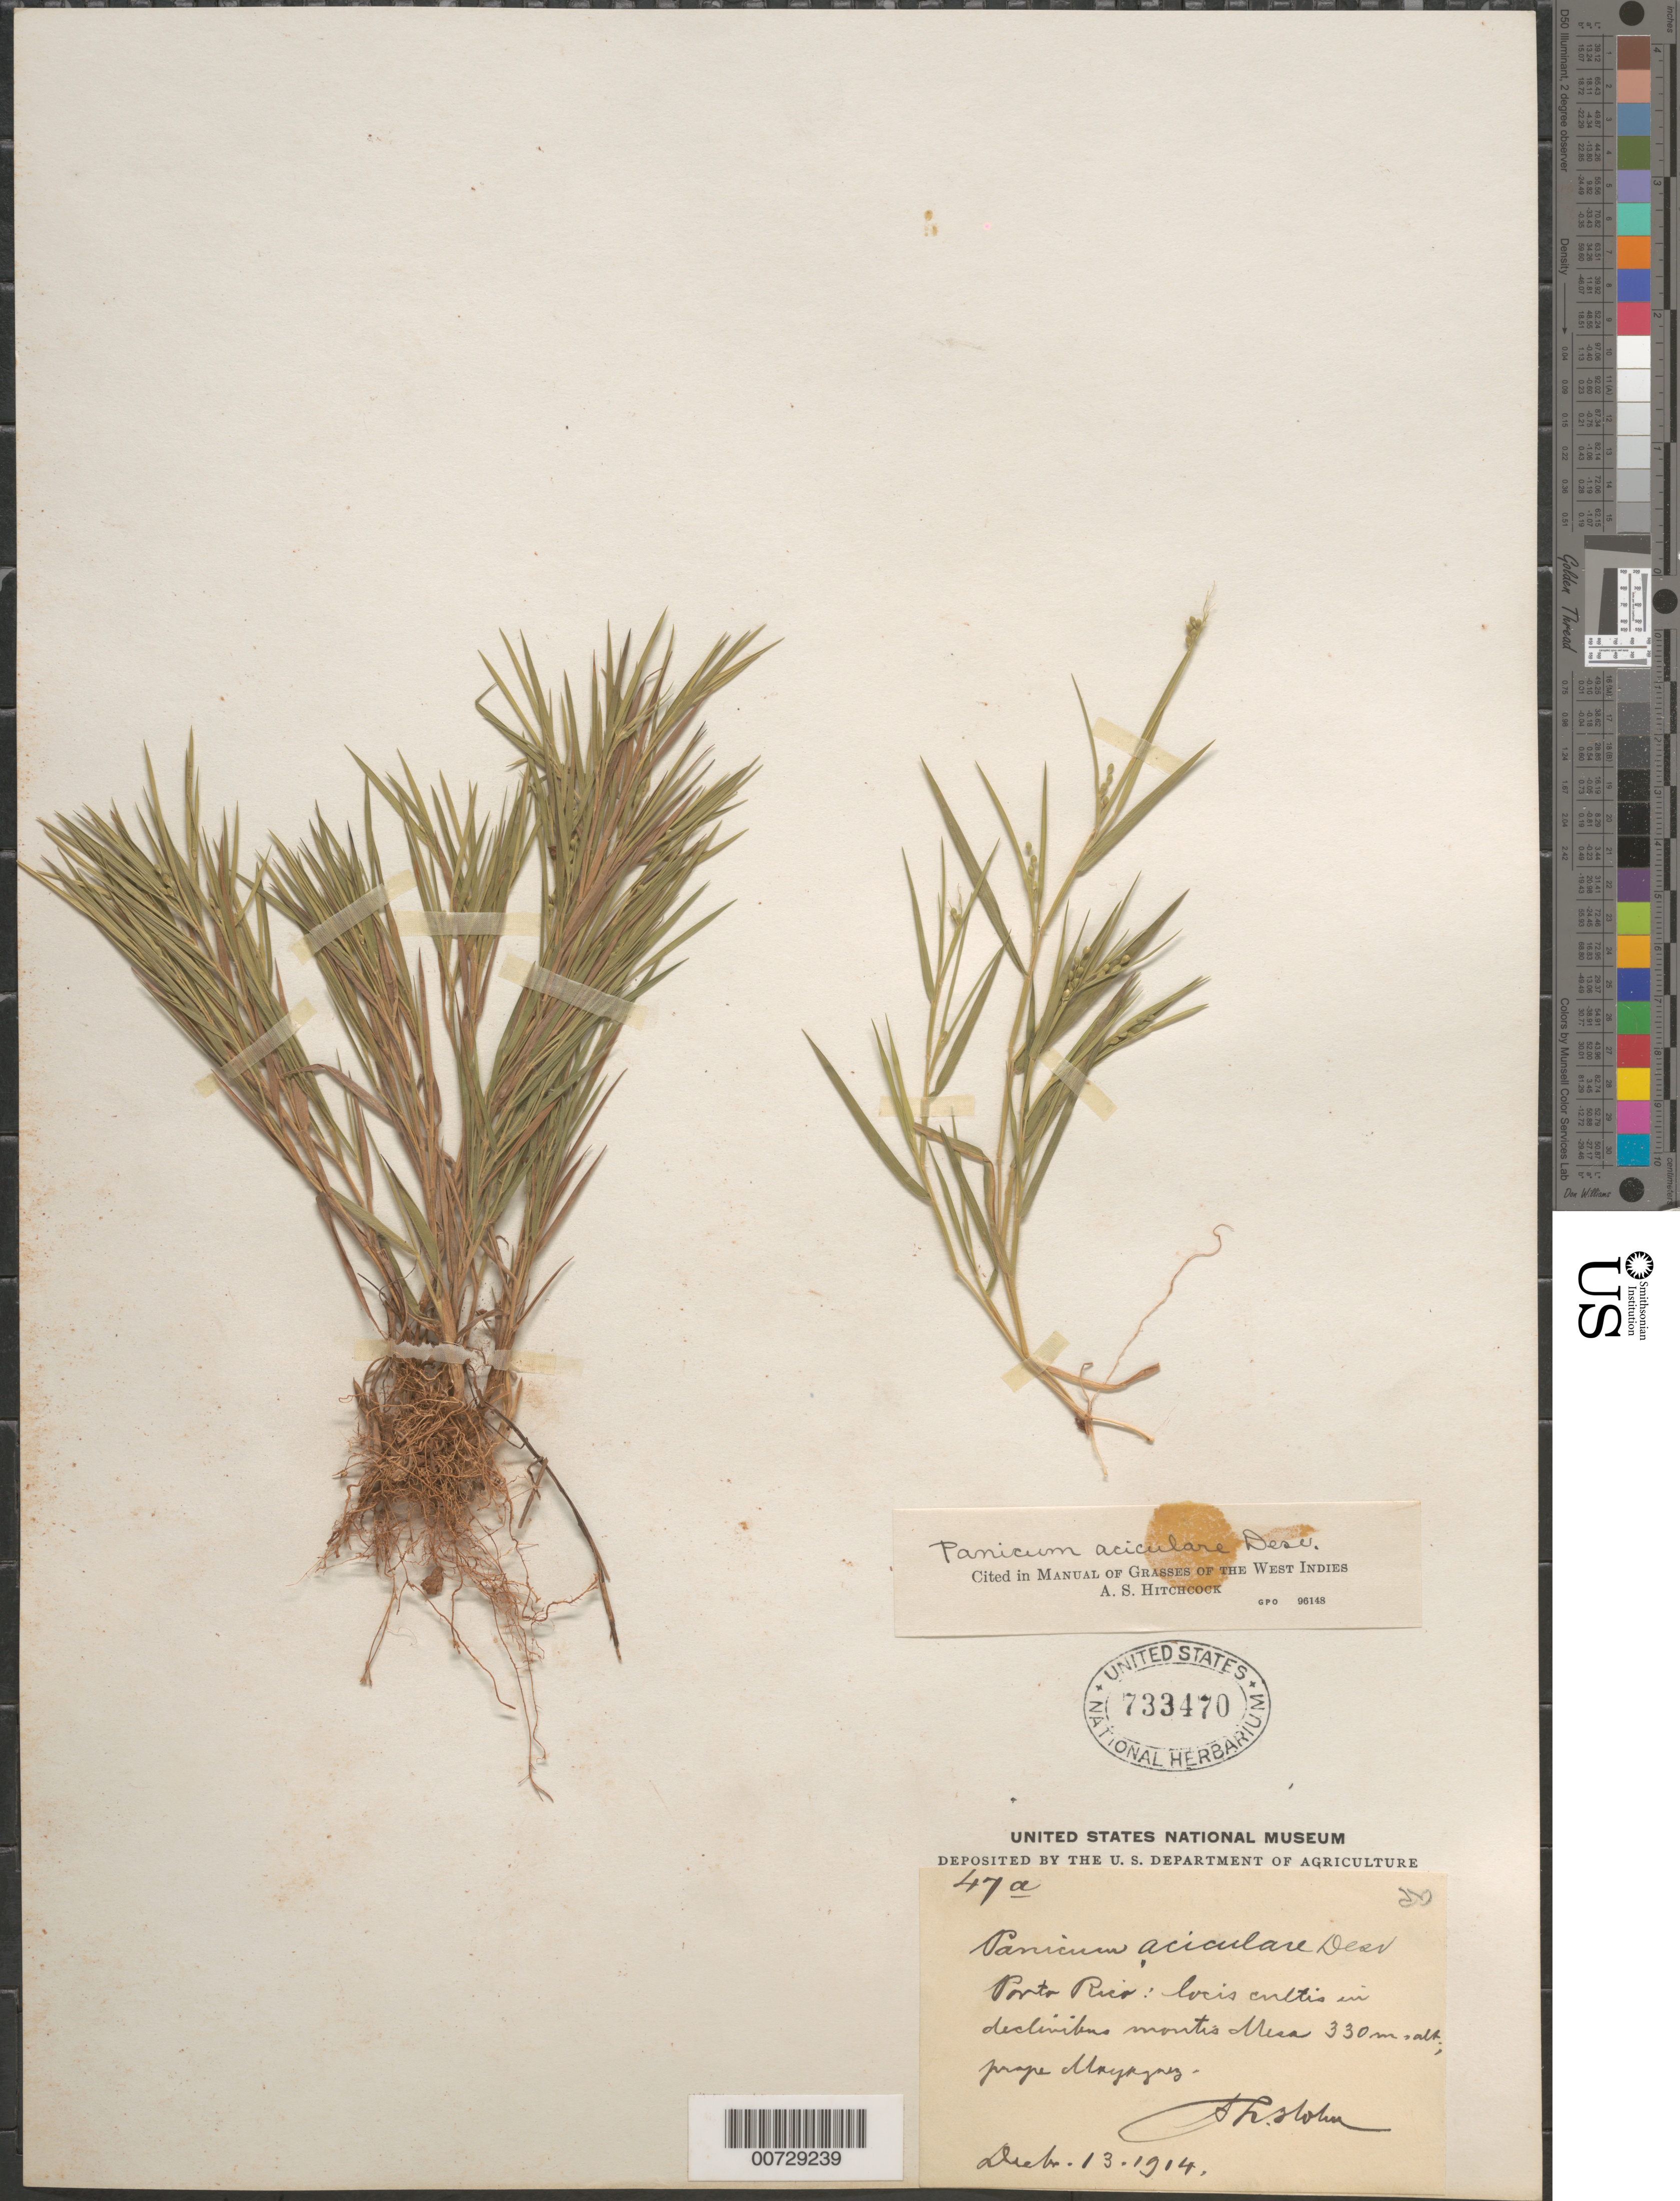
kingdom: Plantae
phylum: Tracheophyta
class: Liliopsida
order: Poales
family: Poaceae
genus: Dichanthelium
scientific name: Dichanthelium aciculare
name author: (Desv. ex Poir.) Gould & C.A. Clark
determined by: Hitchcock, Albert S.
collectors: H. T. Holm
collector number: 47a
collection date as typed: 13 Dec 1914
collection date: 1914-12-13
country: Puerto Rico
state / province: Mayagüez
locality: Montis Mesa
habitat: Locis cultis in declivibus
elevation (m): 330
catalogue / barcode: US 733470